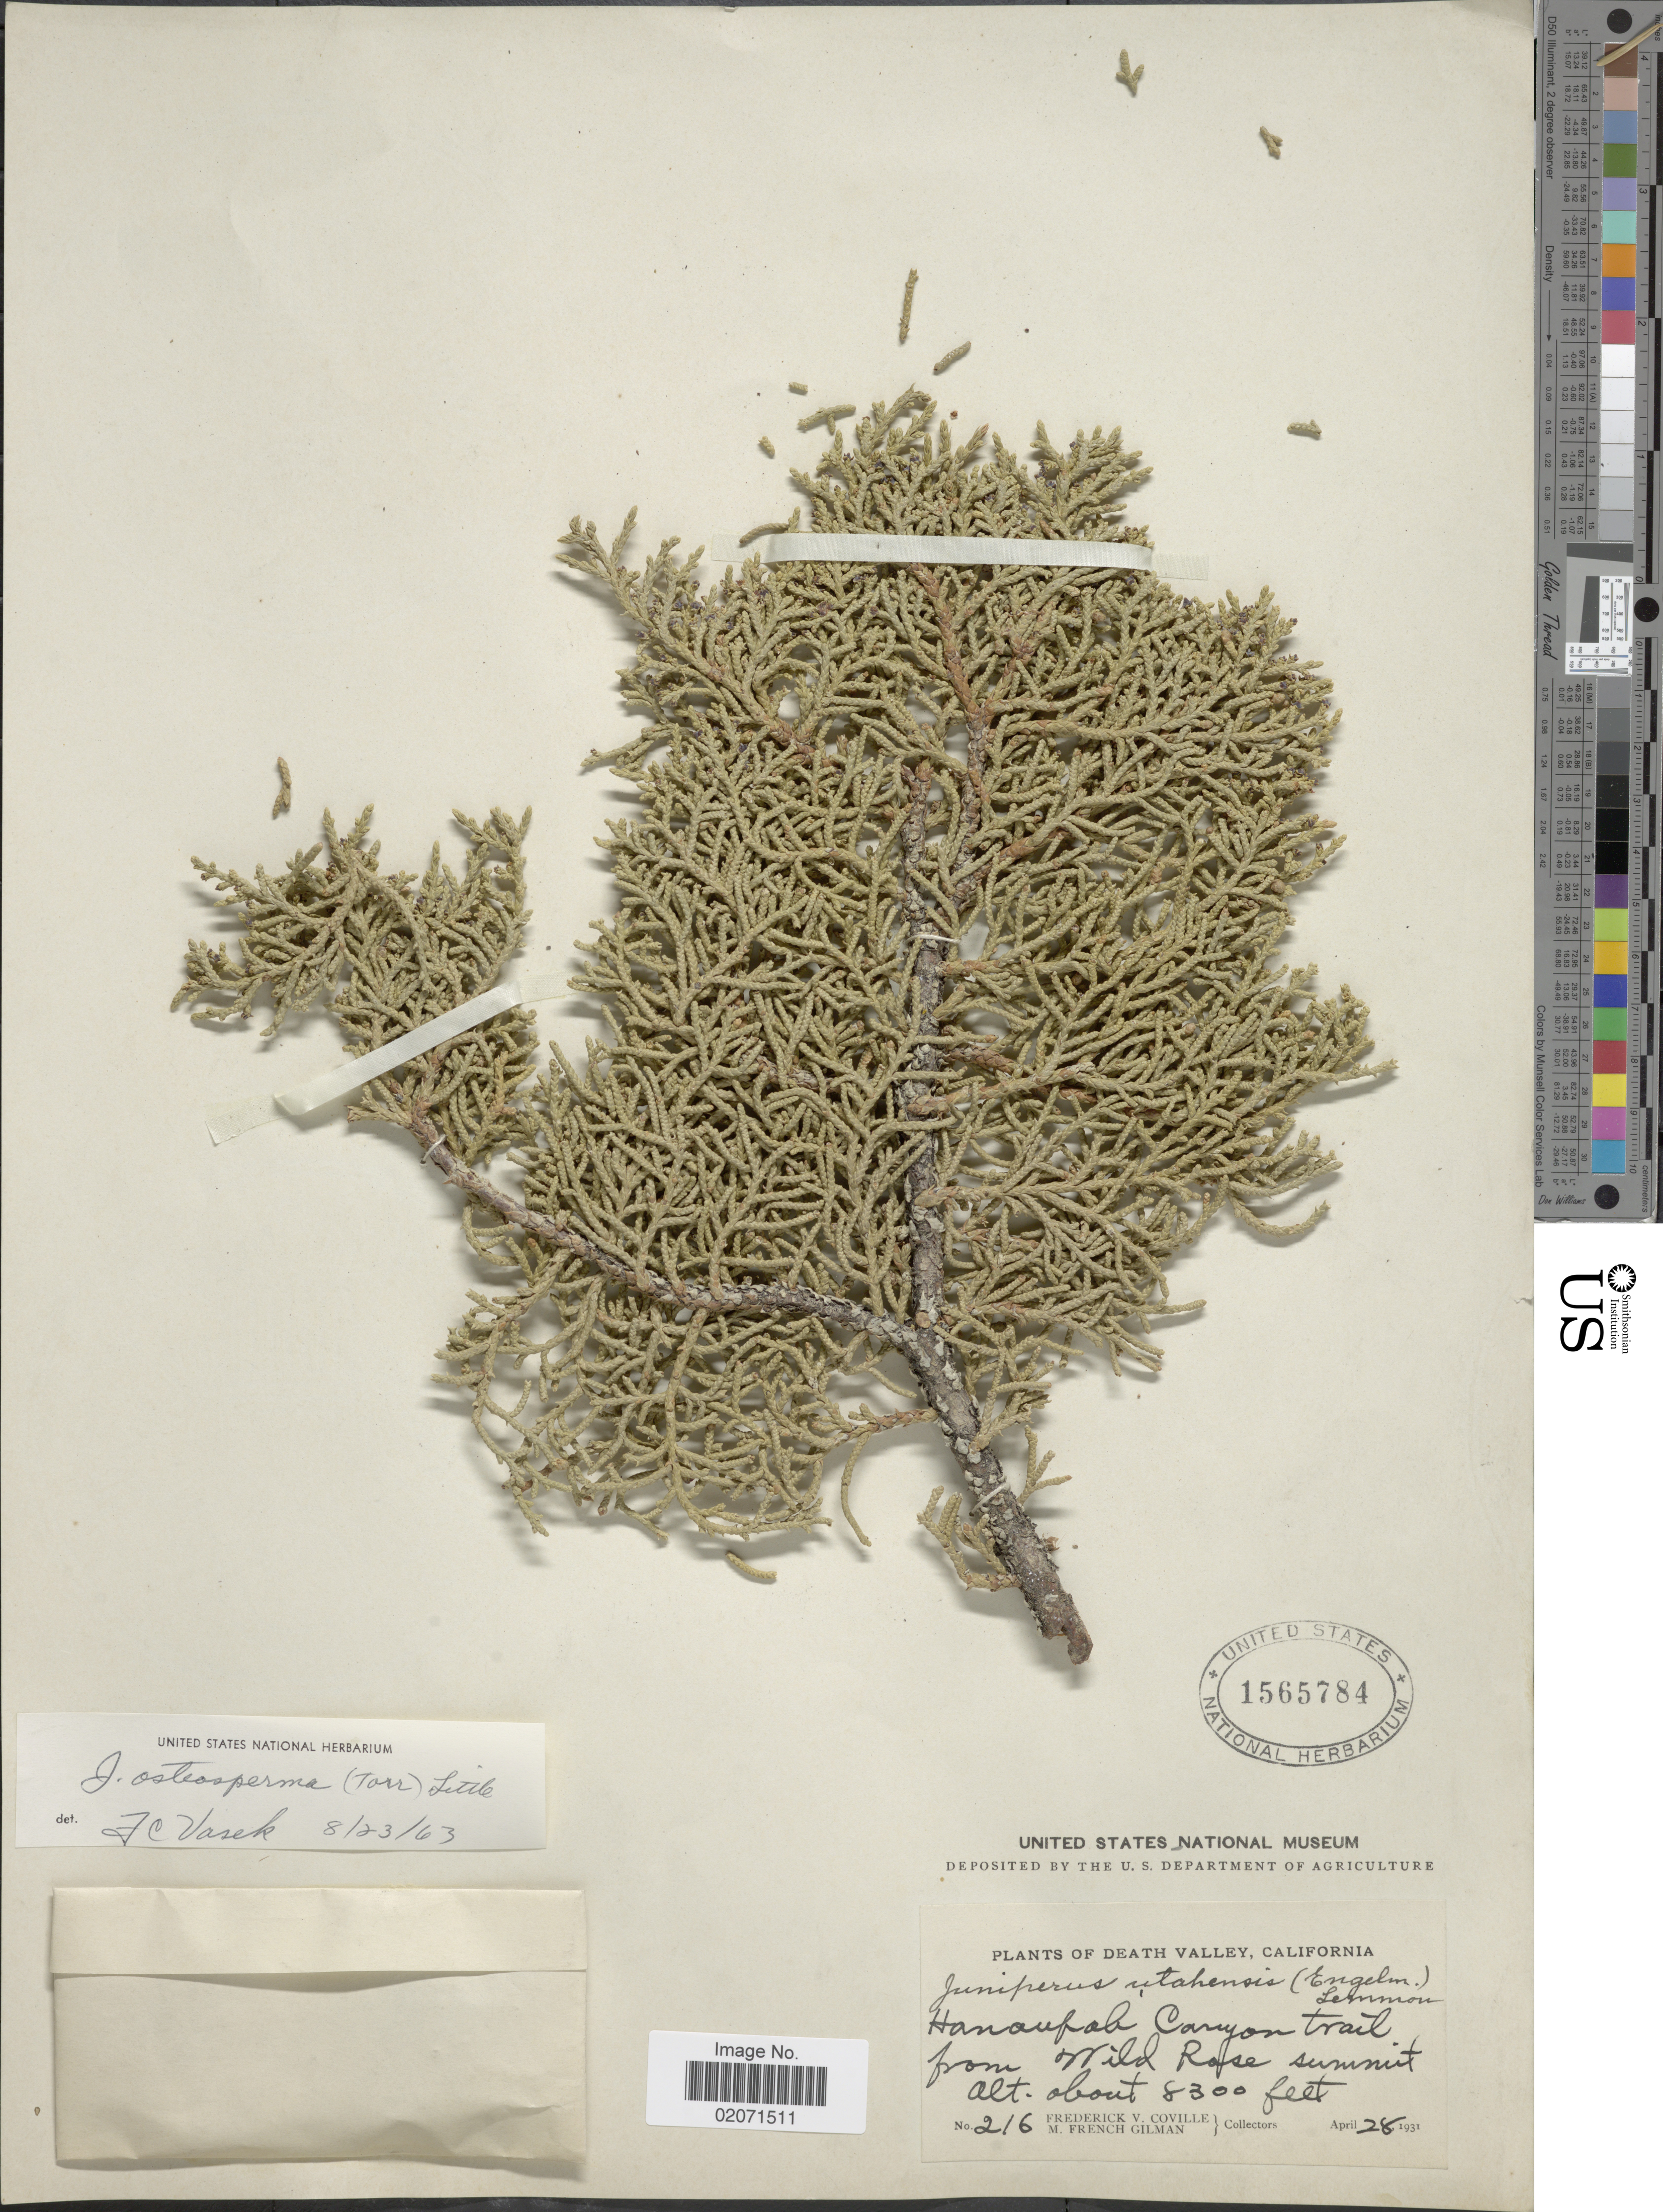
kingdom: Plantae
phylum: Tracheophyta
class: Pinopsida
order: Pinales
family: Cupressaceae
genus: Juniperus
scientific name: Juniperus osteosperma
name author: (Torr.) Little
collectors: F. V. Coville & M. F. Gilman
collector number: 216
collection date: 1931-04-25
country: United States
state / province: California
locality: Death Valley, Hanaupah Canyon trail from Wild Rose summit.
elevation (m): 2530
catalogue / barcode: US 1565784